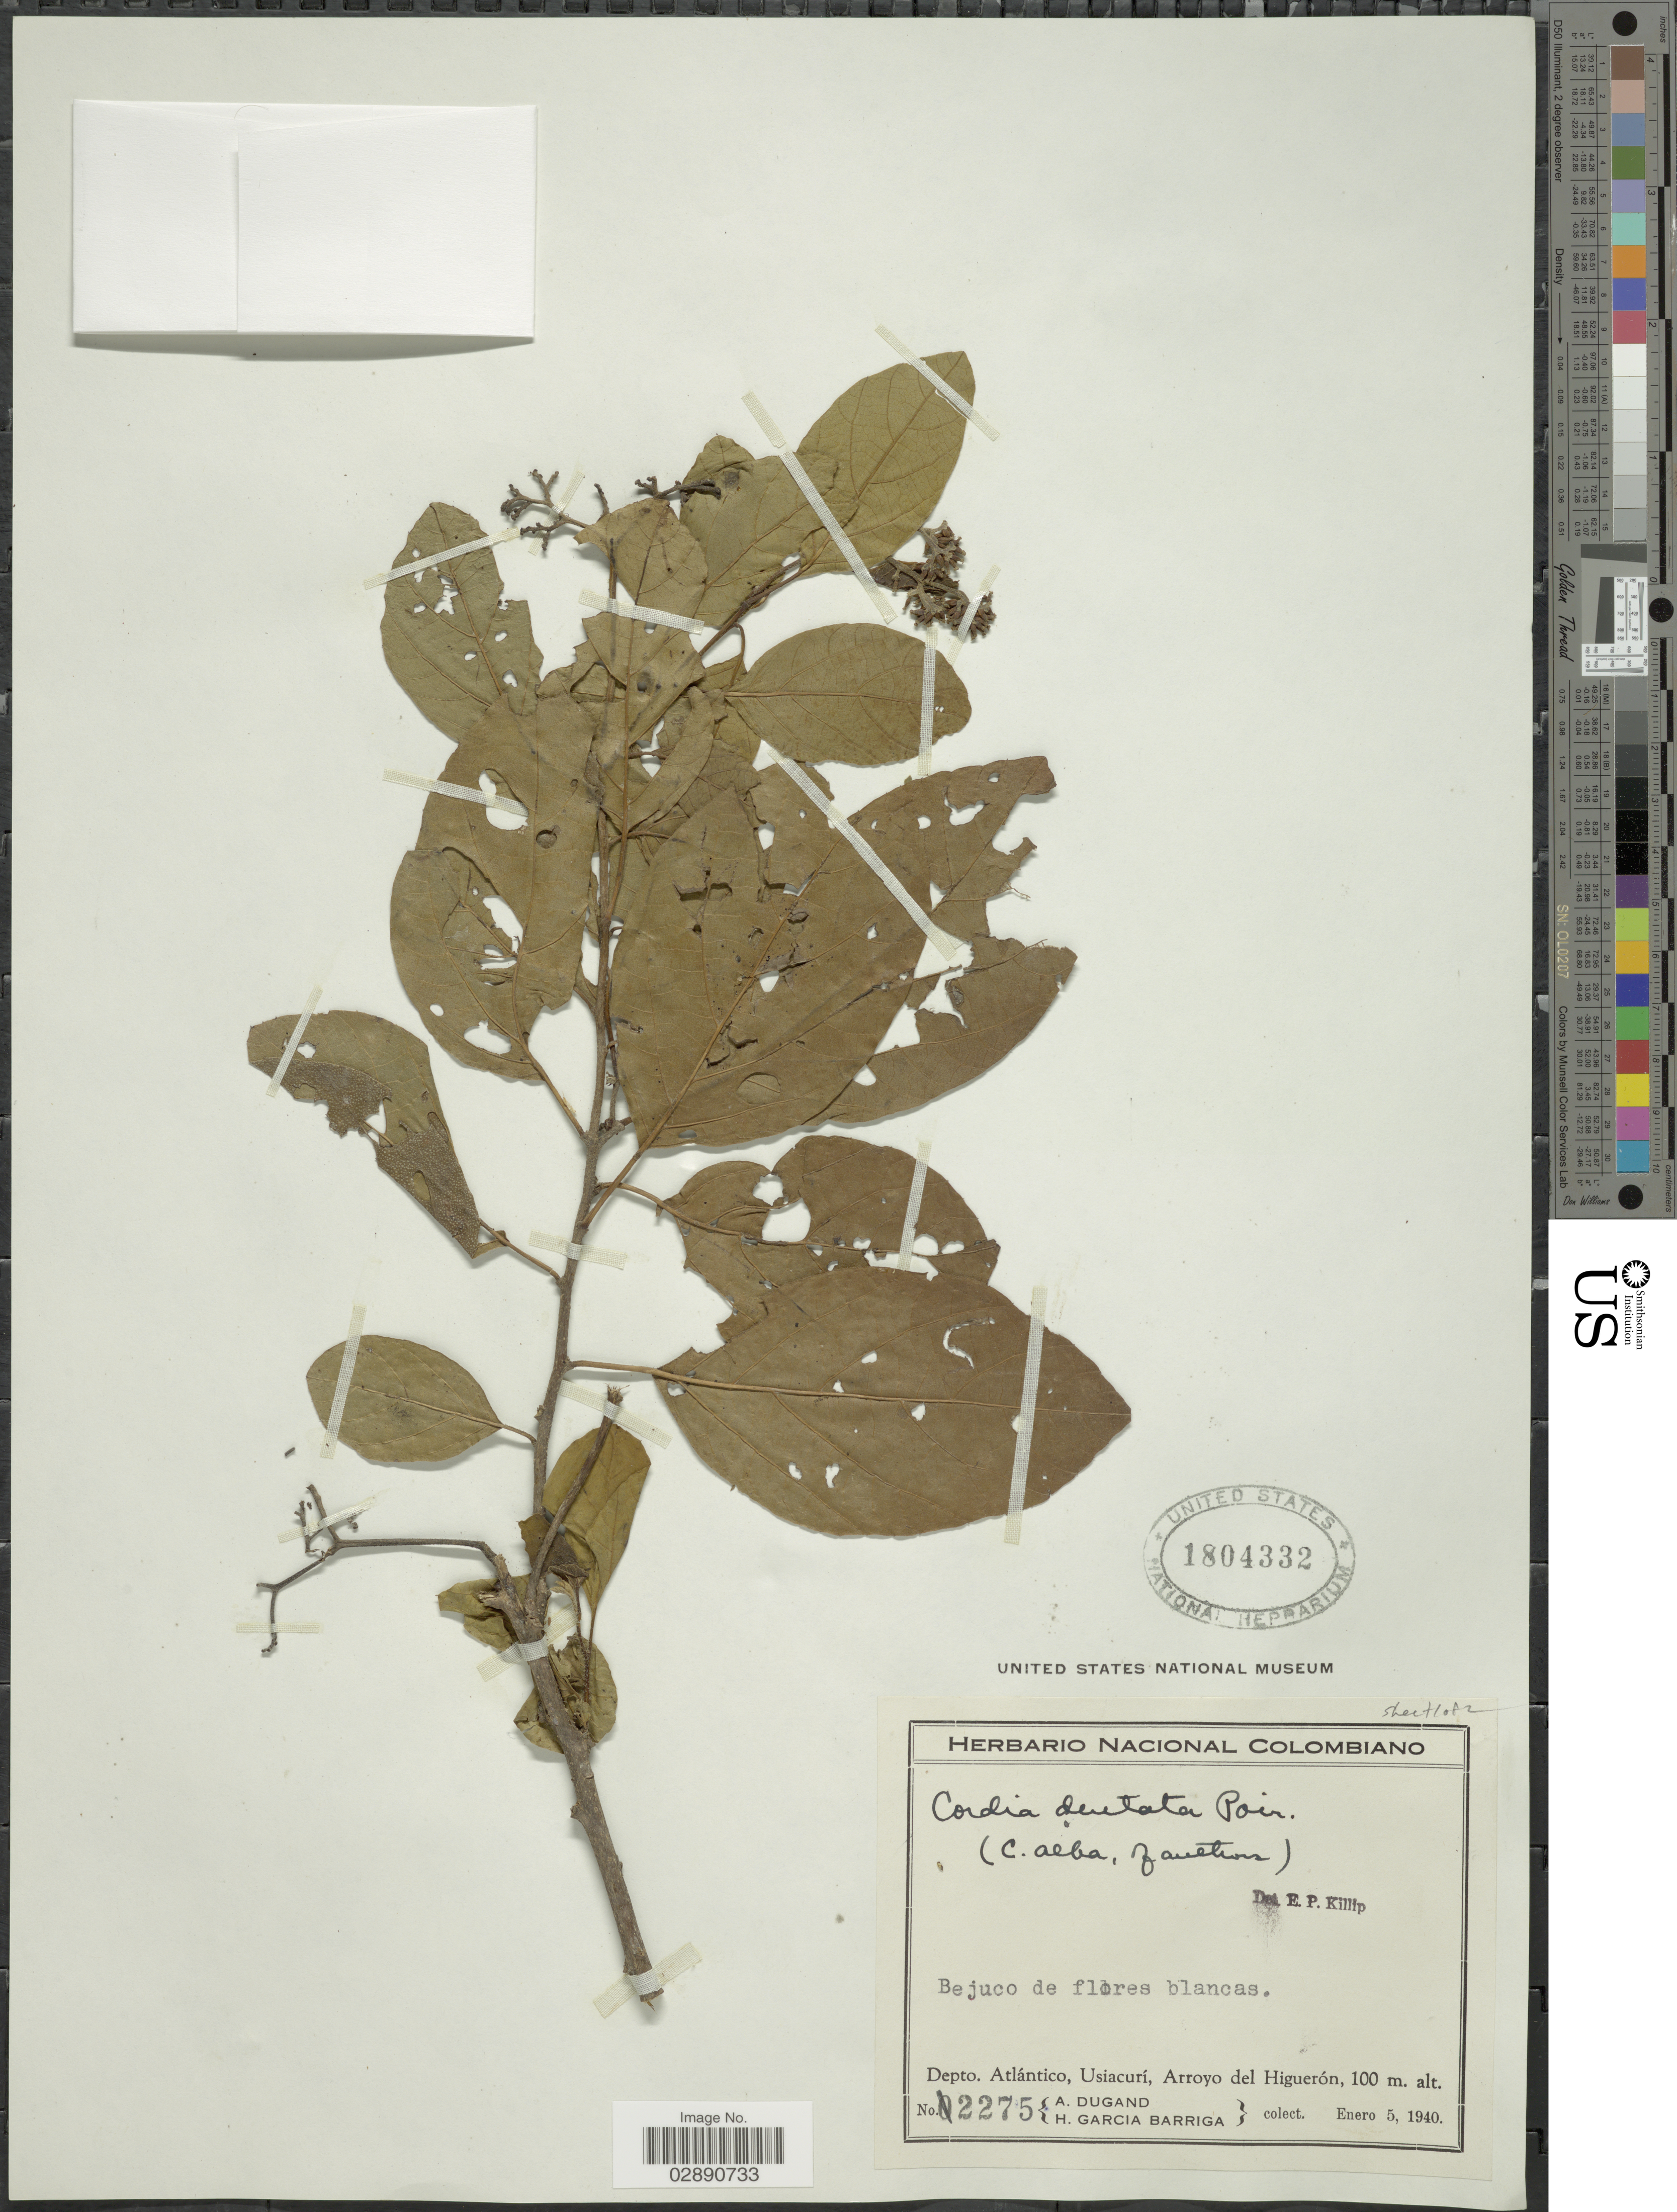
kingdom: Plantae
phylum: Tracheophyta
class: Magnoliopsida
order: Boraginales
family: Cordiaceae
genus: Cordia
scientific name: Cordia dentata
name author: Poir.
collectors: A. Dugand & H. García Barriga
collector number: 2275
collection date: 1940-01-05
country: Colombia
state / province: Atlántico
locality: Depto. Atlántico, Usiacurí, Arroyo del Higuerón.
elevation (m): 100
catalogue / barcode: US 1804332